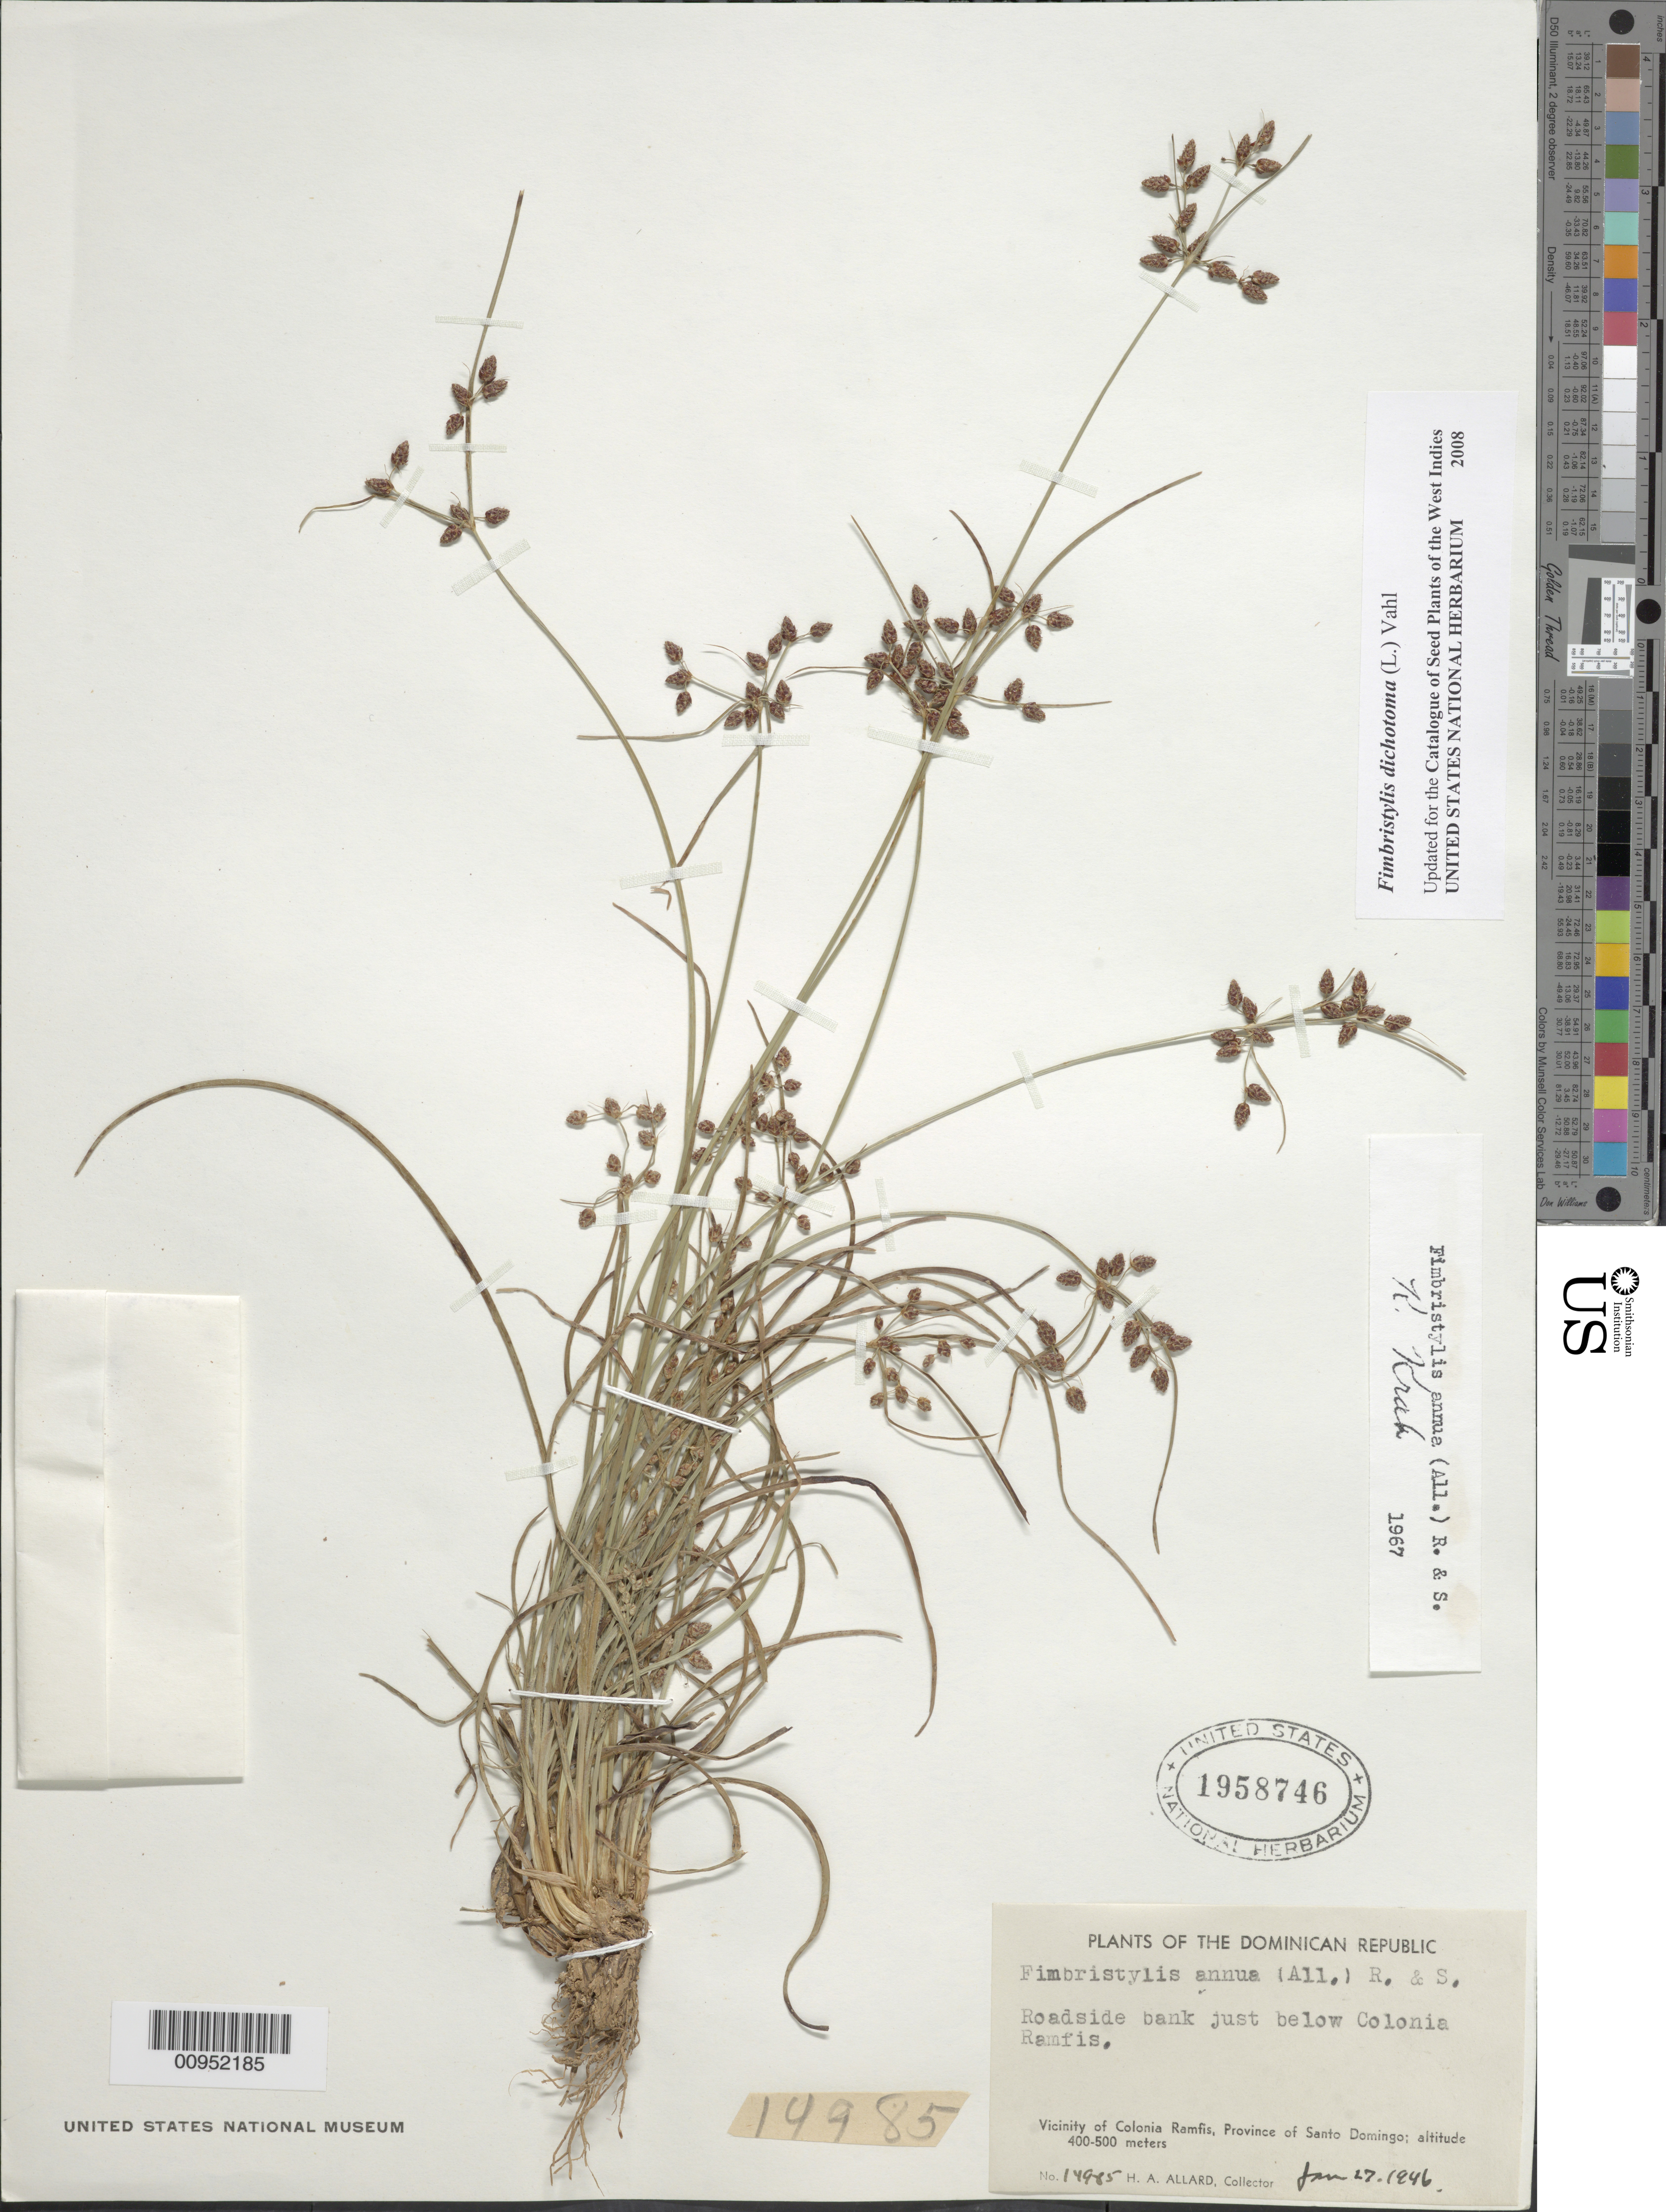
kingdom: Plantae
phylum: Tracheophyta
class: Liliopsida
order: Poales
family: Cyperaceae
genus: Fimbristylis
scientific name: Fimbristylis dichotoma subsp. dichotoma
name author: (L.) Vahl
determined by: Strong, M. T., (US), Smithsonian Institution - National Museum of Natural History (UNITED STATES)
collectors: H. A. Allard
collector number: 14985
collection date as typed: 27 Jan 1946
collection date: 1946-01-27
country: Dominican Republic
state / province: Santo Domingo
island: Hispaniola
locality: Vicinity of Colonia Ramfis, roadside bank just below Colonia Ramfis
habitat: Roadside bank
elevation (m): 400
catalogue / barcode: US 1958746